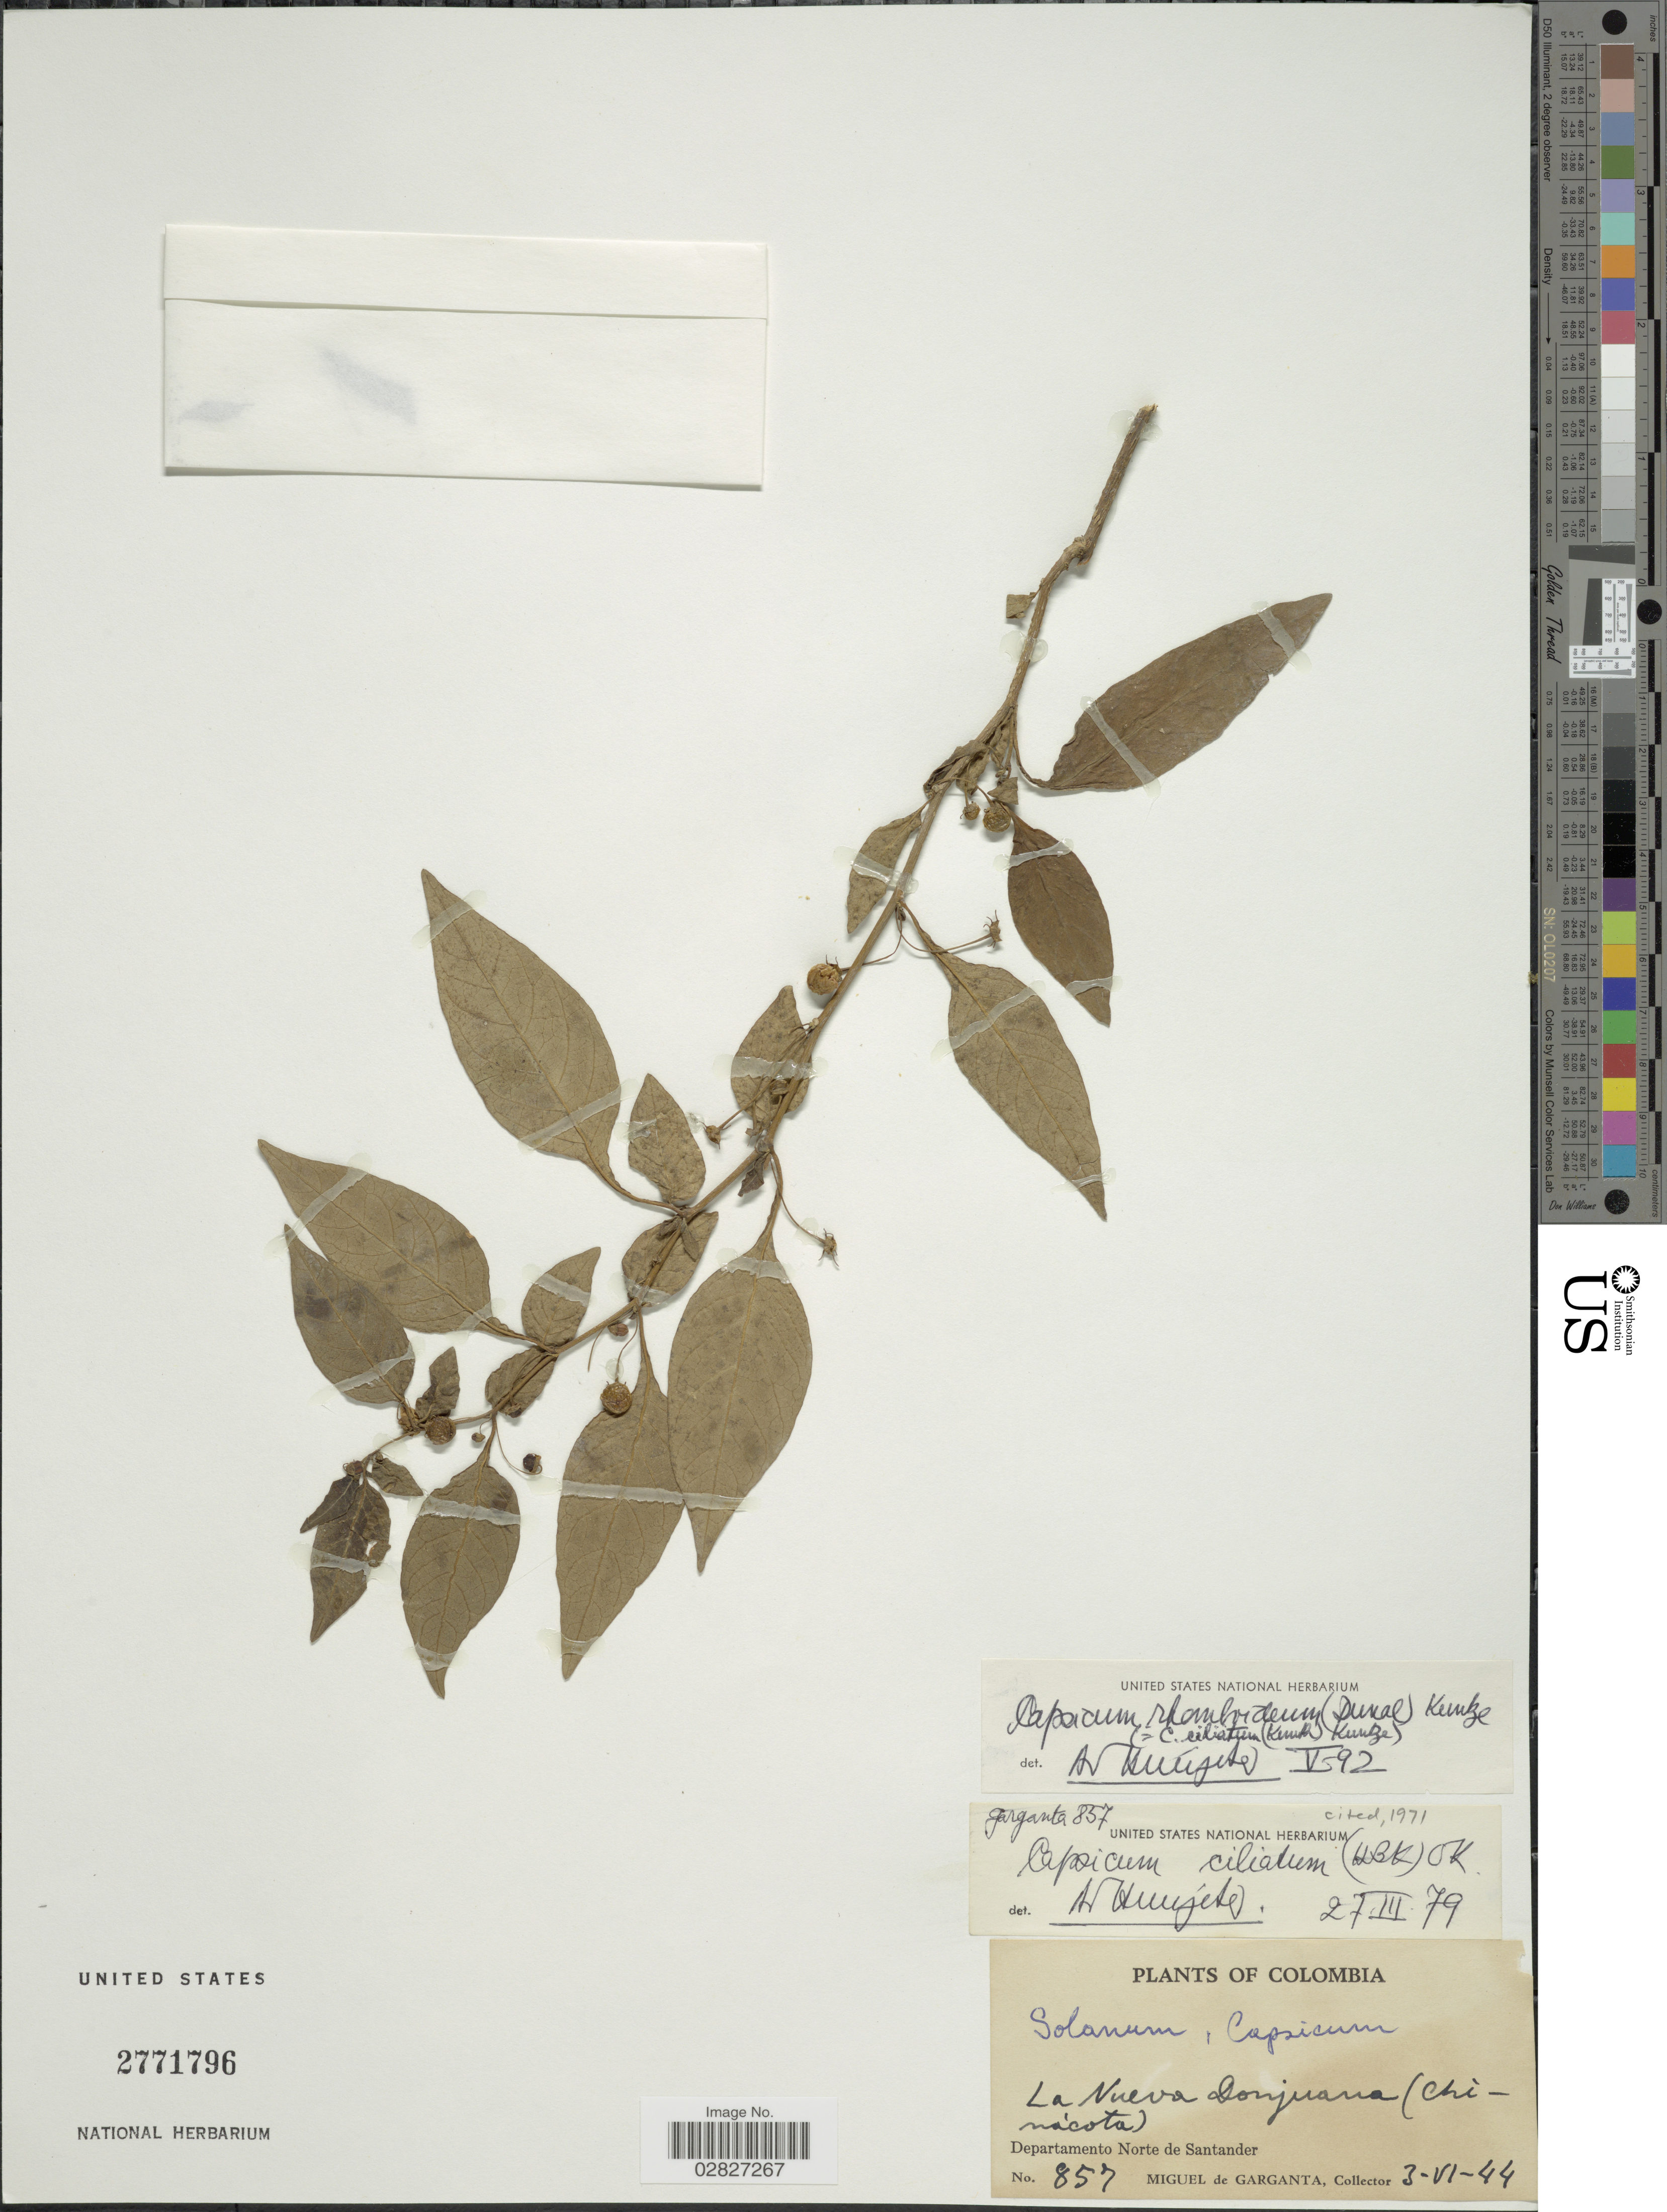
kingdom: Plantae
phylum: Tracheophyta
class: Magnoliopsida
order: Solanales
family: Solanaceae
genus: Capsicum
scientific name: Capsicum rhomboideum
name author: (Humb. & Bonpl. ex Dunal) Kuntze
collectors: M. Garganta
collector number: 857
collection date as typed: Transcribed d/m/y: 3/6/44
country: Colombia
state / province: Norte de Santander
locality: La Nueva Donjuana (Chinácota). Departamento Norte de Santander.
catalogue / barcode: US 2771796